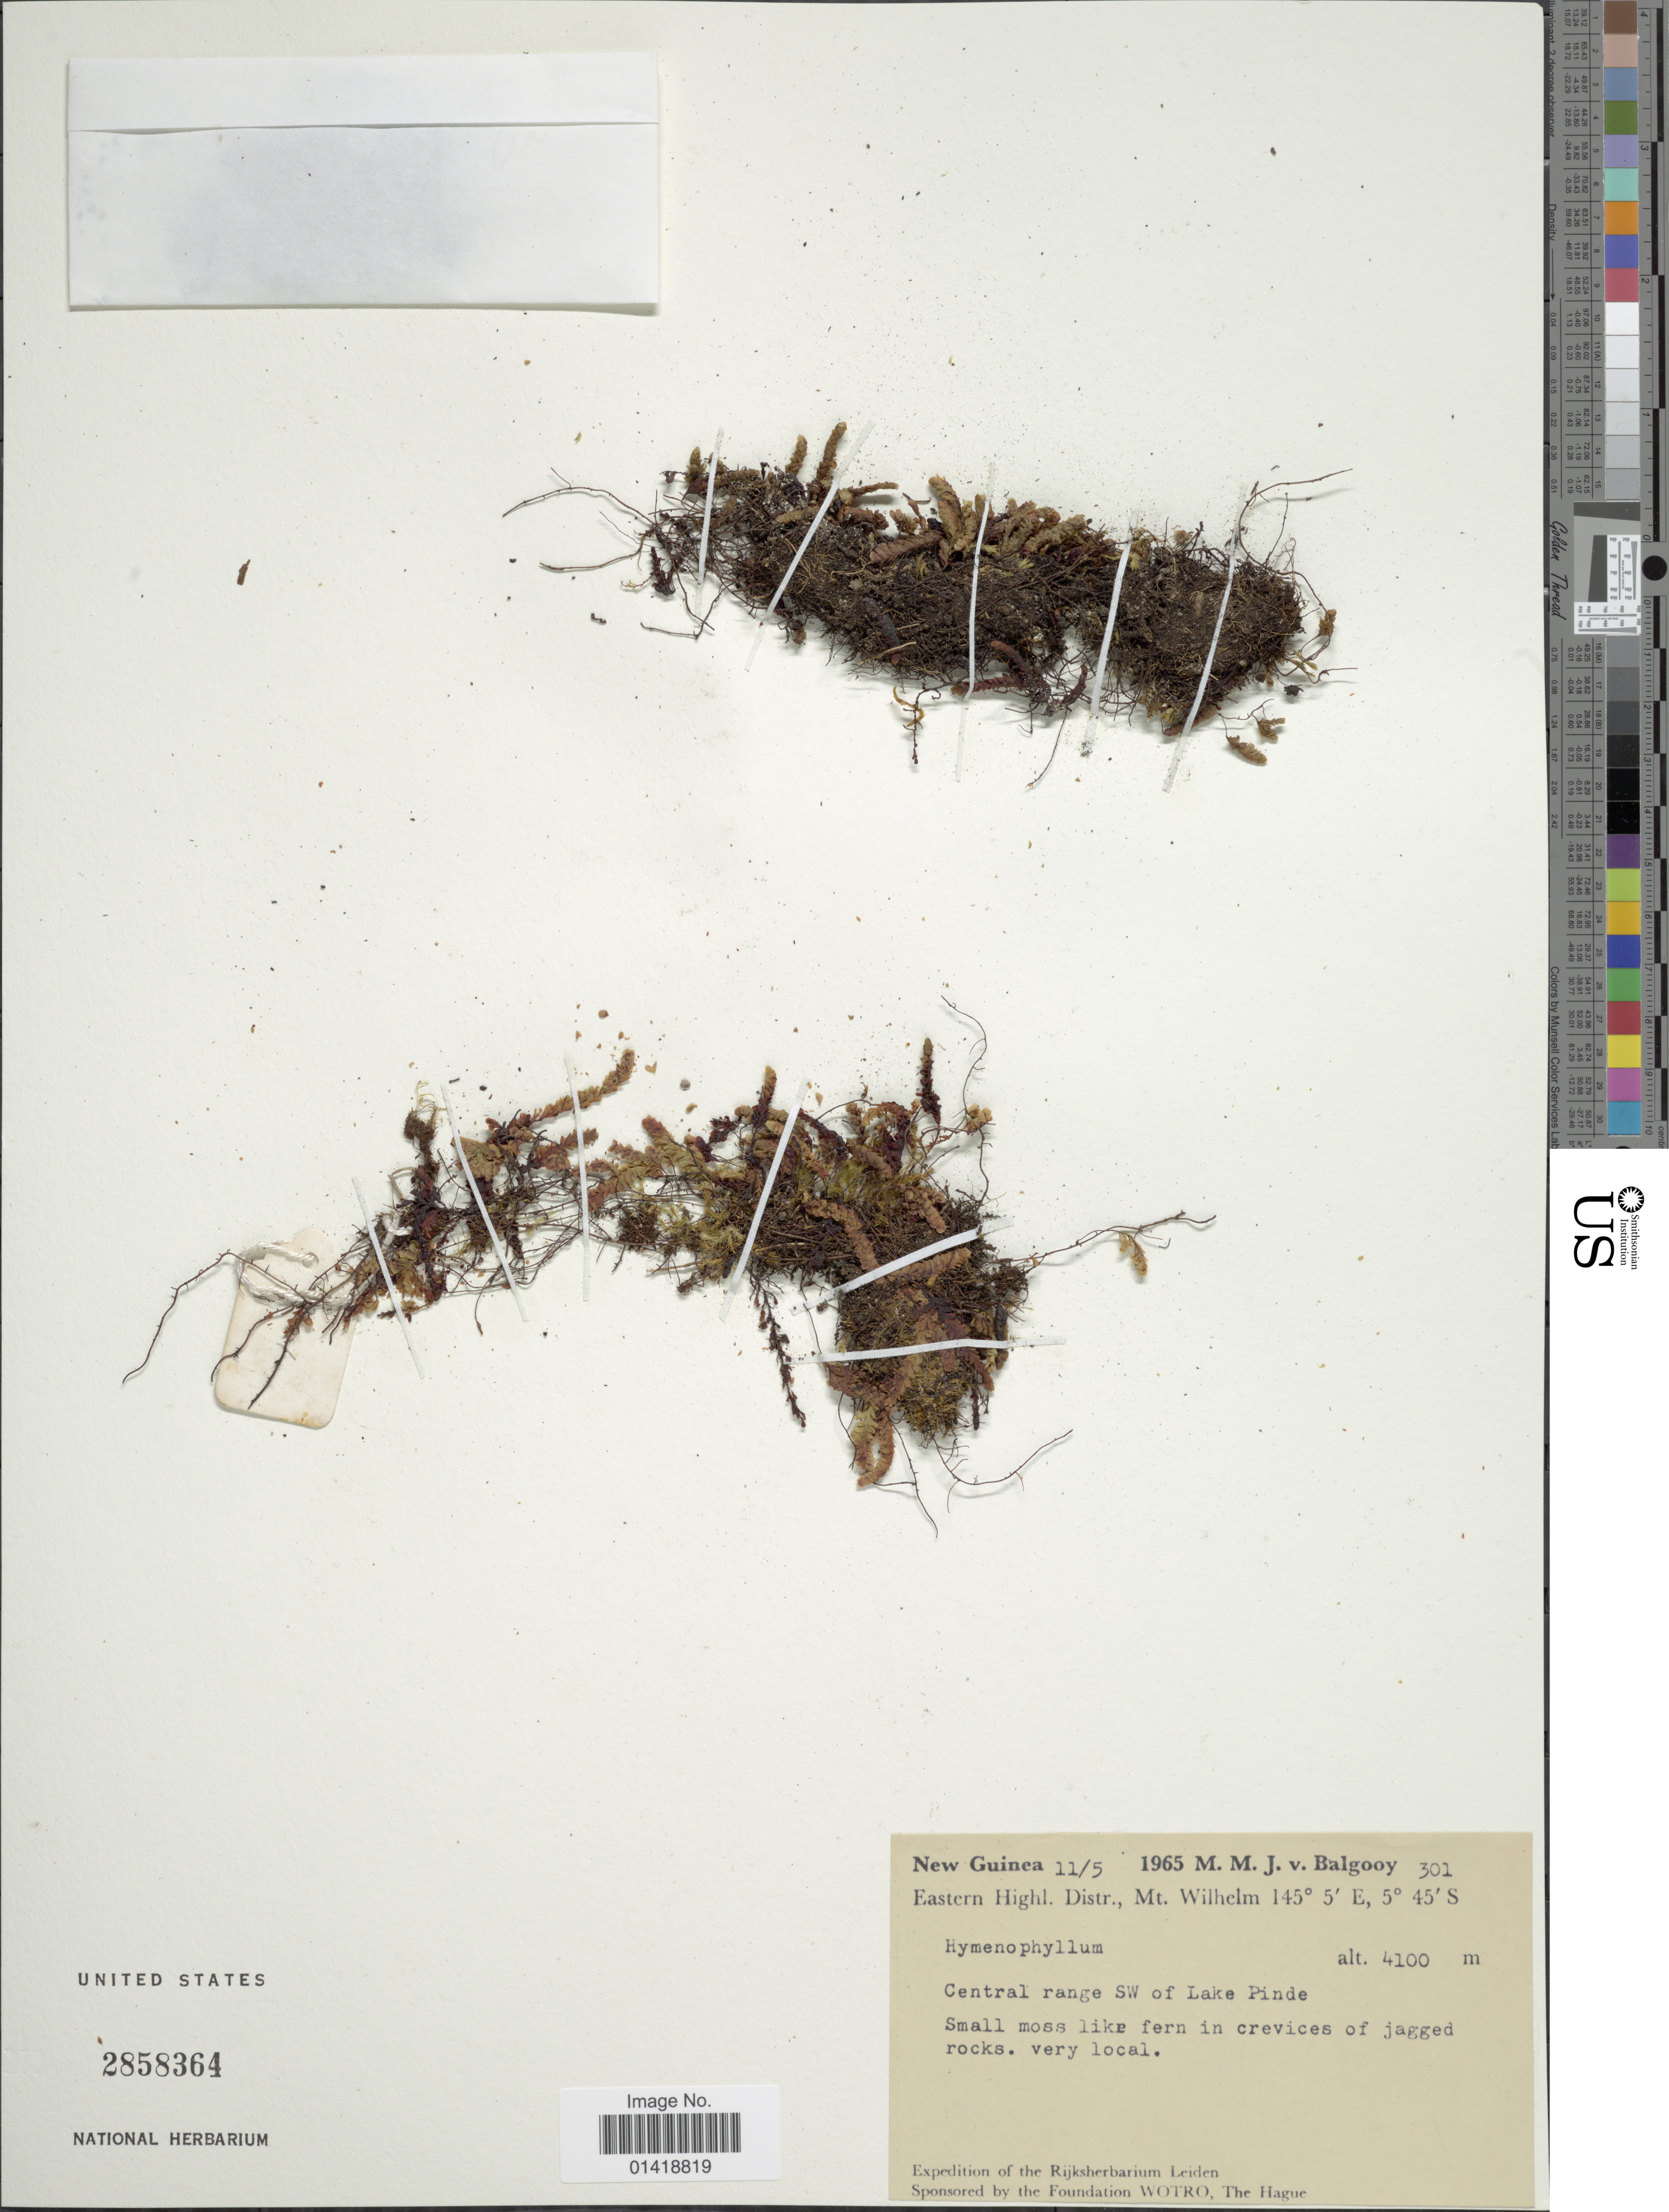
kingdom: Plantae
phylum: Tracheophyta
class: Polypodiopsida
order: Hymenophyllales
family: Hymenophyllaceae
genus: Hymenophyllum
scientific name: Hymenophyllum sp.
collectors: M. M. van Balgooy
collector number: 301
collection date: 1965-05-11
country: Papua New Guinea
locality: New Guinea. Eastern Highl., Mt. Wilhelm. Central range SW of Lake Pinde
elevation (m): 4100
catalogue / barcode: US 2858364